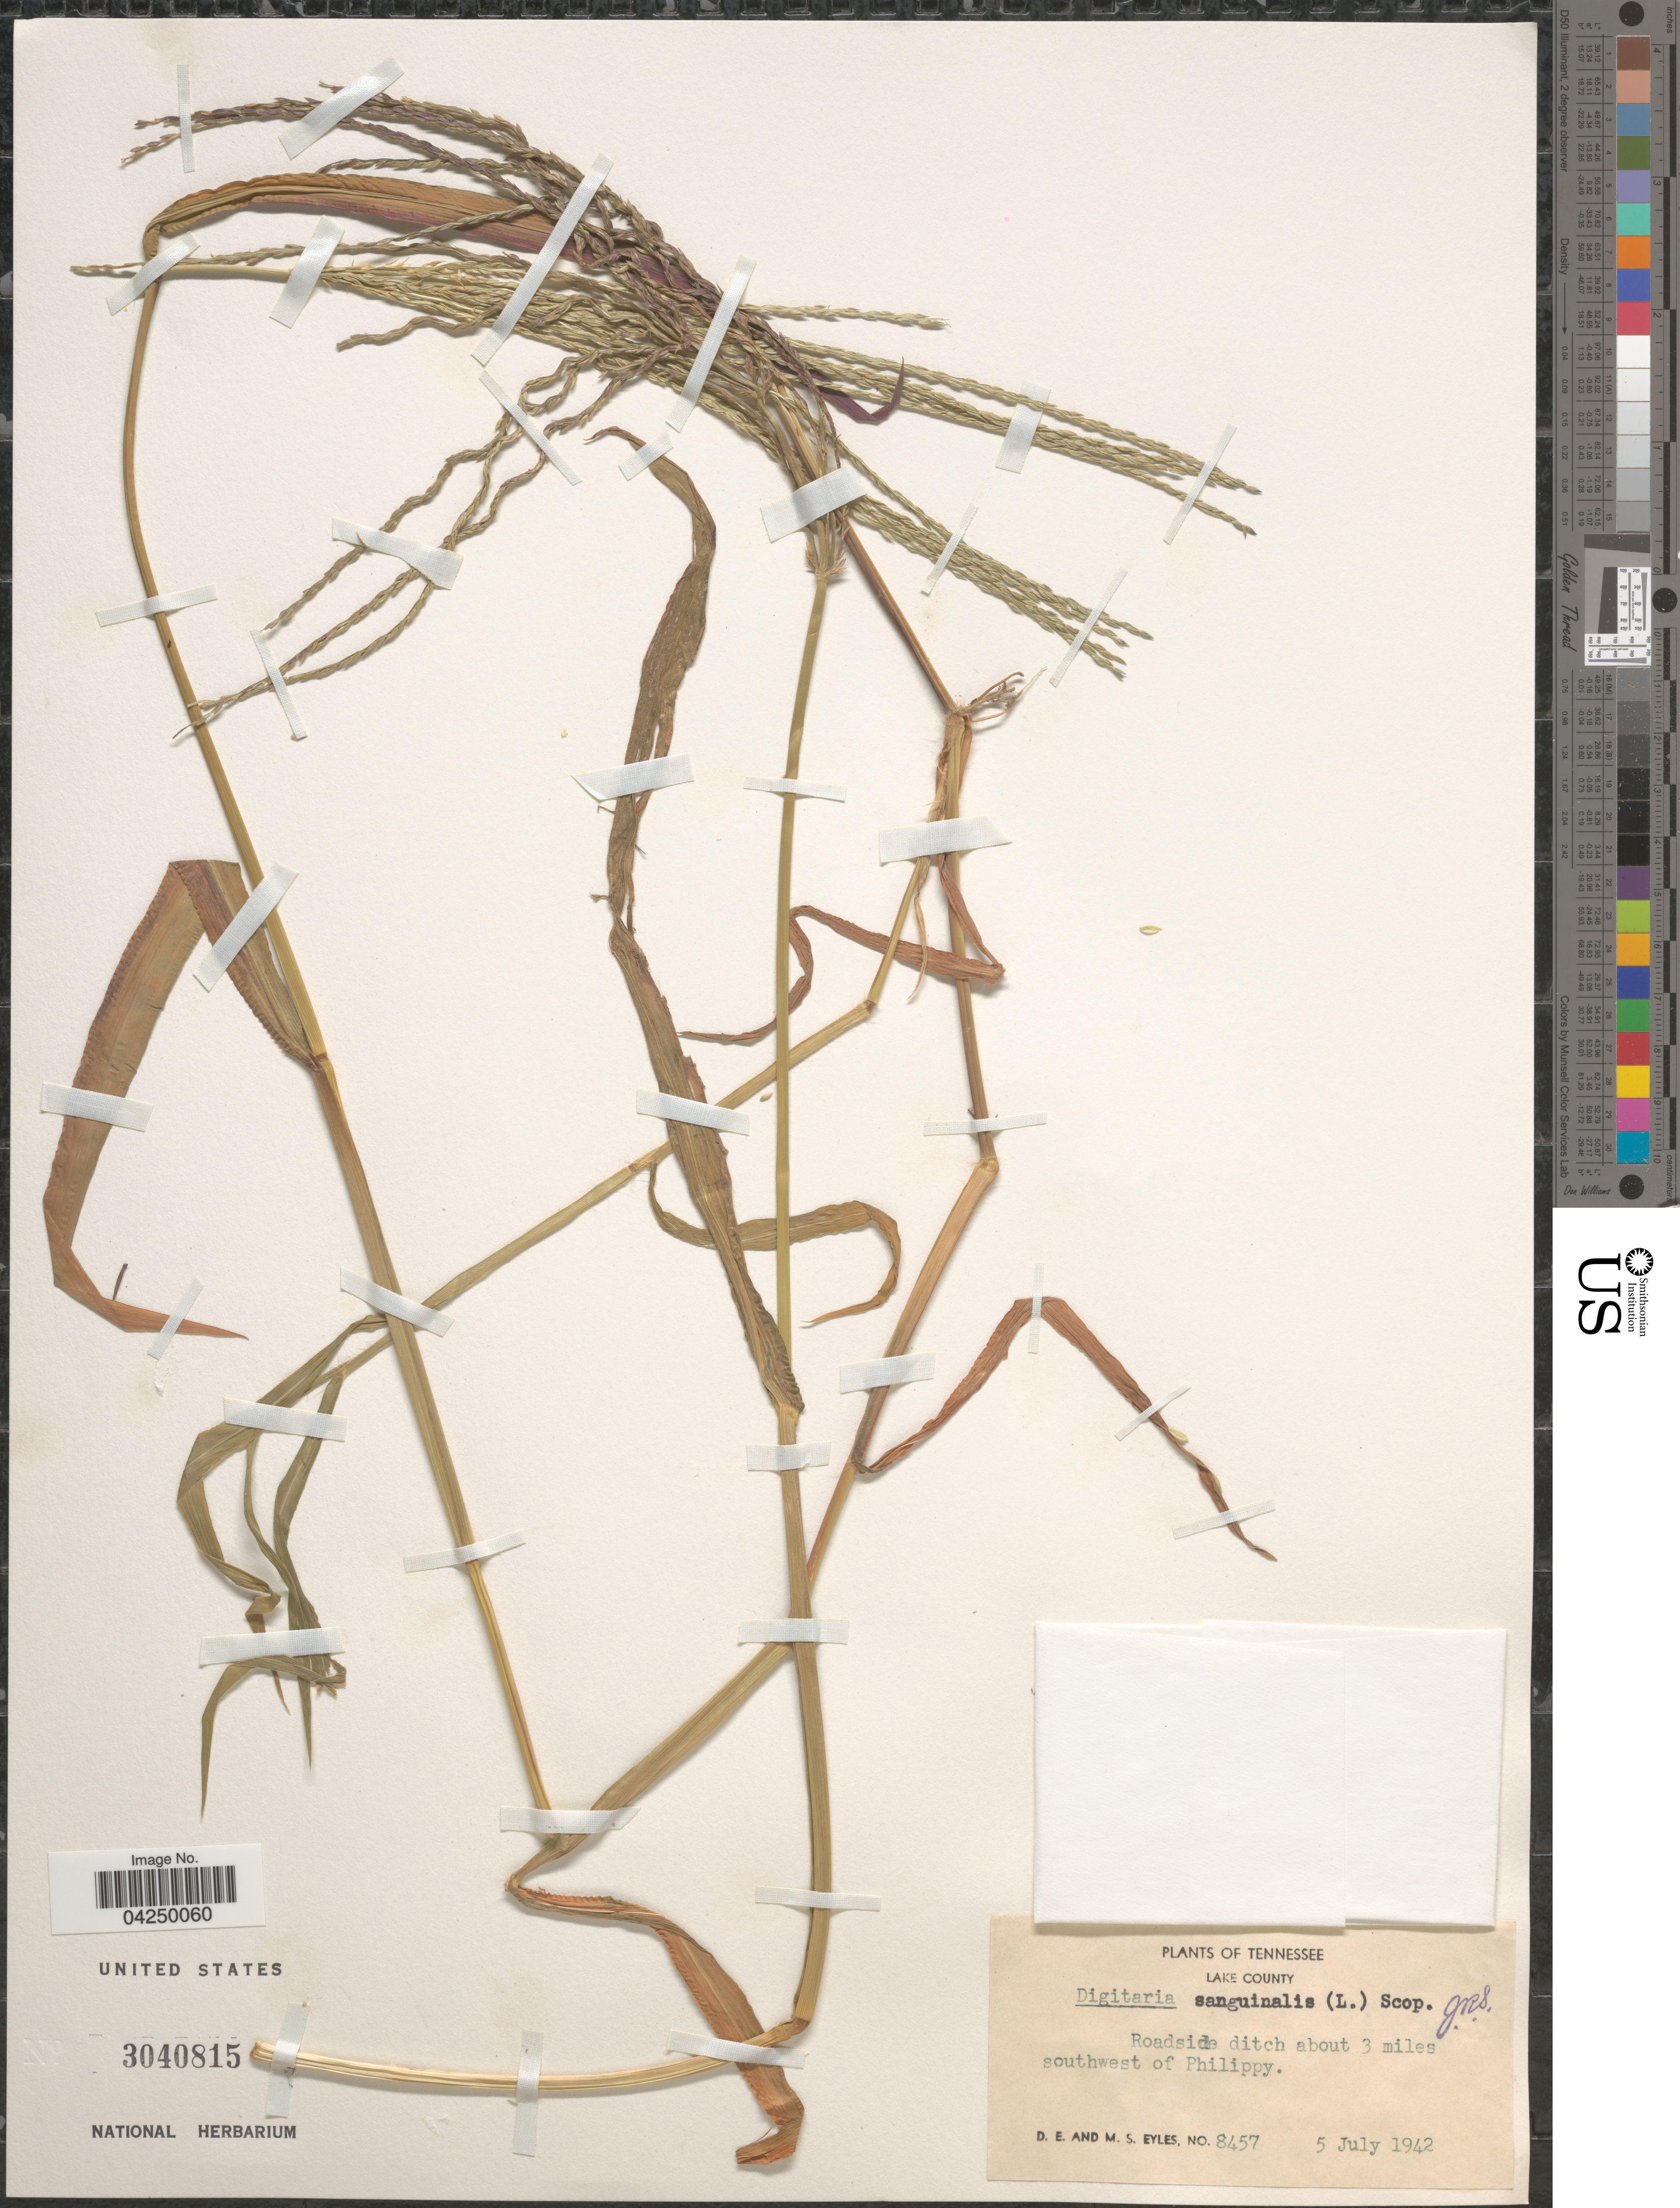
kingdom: Plantae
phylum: Tracheophyta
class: Liliopsida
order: Poales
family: Poaceae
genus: Digitaria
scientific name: Digitaria sanguinalis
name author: (L.) Scop.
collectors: D. Eyles & M. Eyles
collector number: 8457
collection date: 1942-07-05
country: United States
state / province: Tennessee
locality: Lake County. Roadside ditch about 3 miles southwest of Philippy.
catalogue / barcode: US 3040815